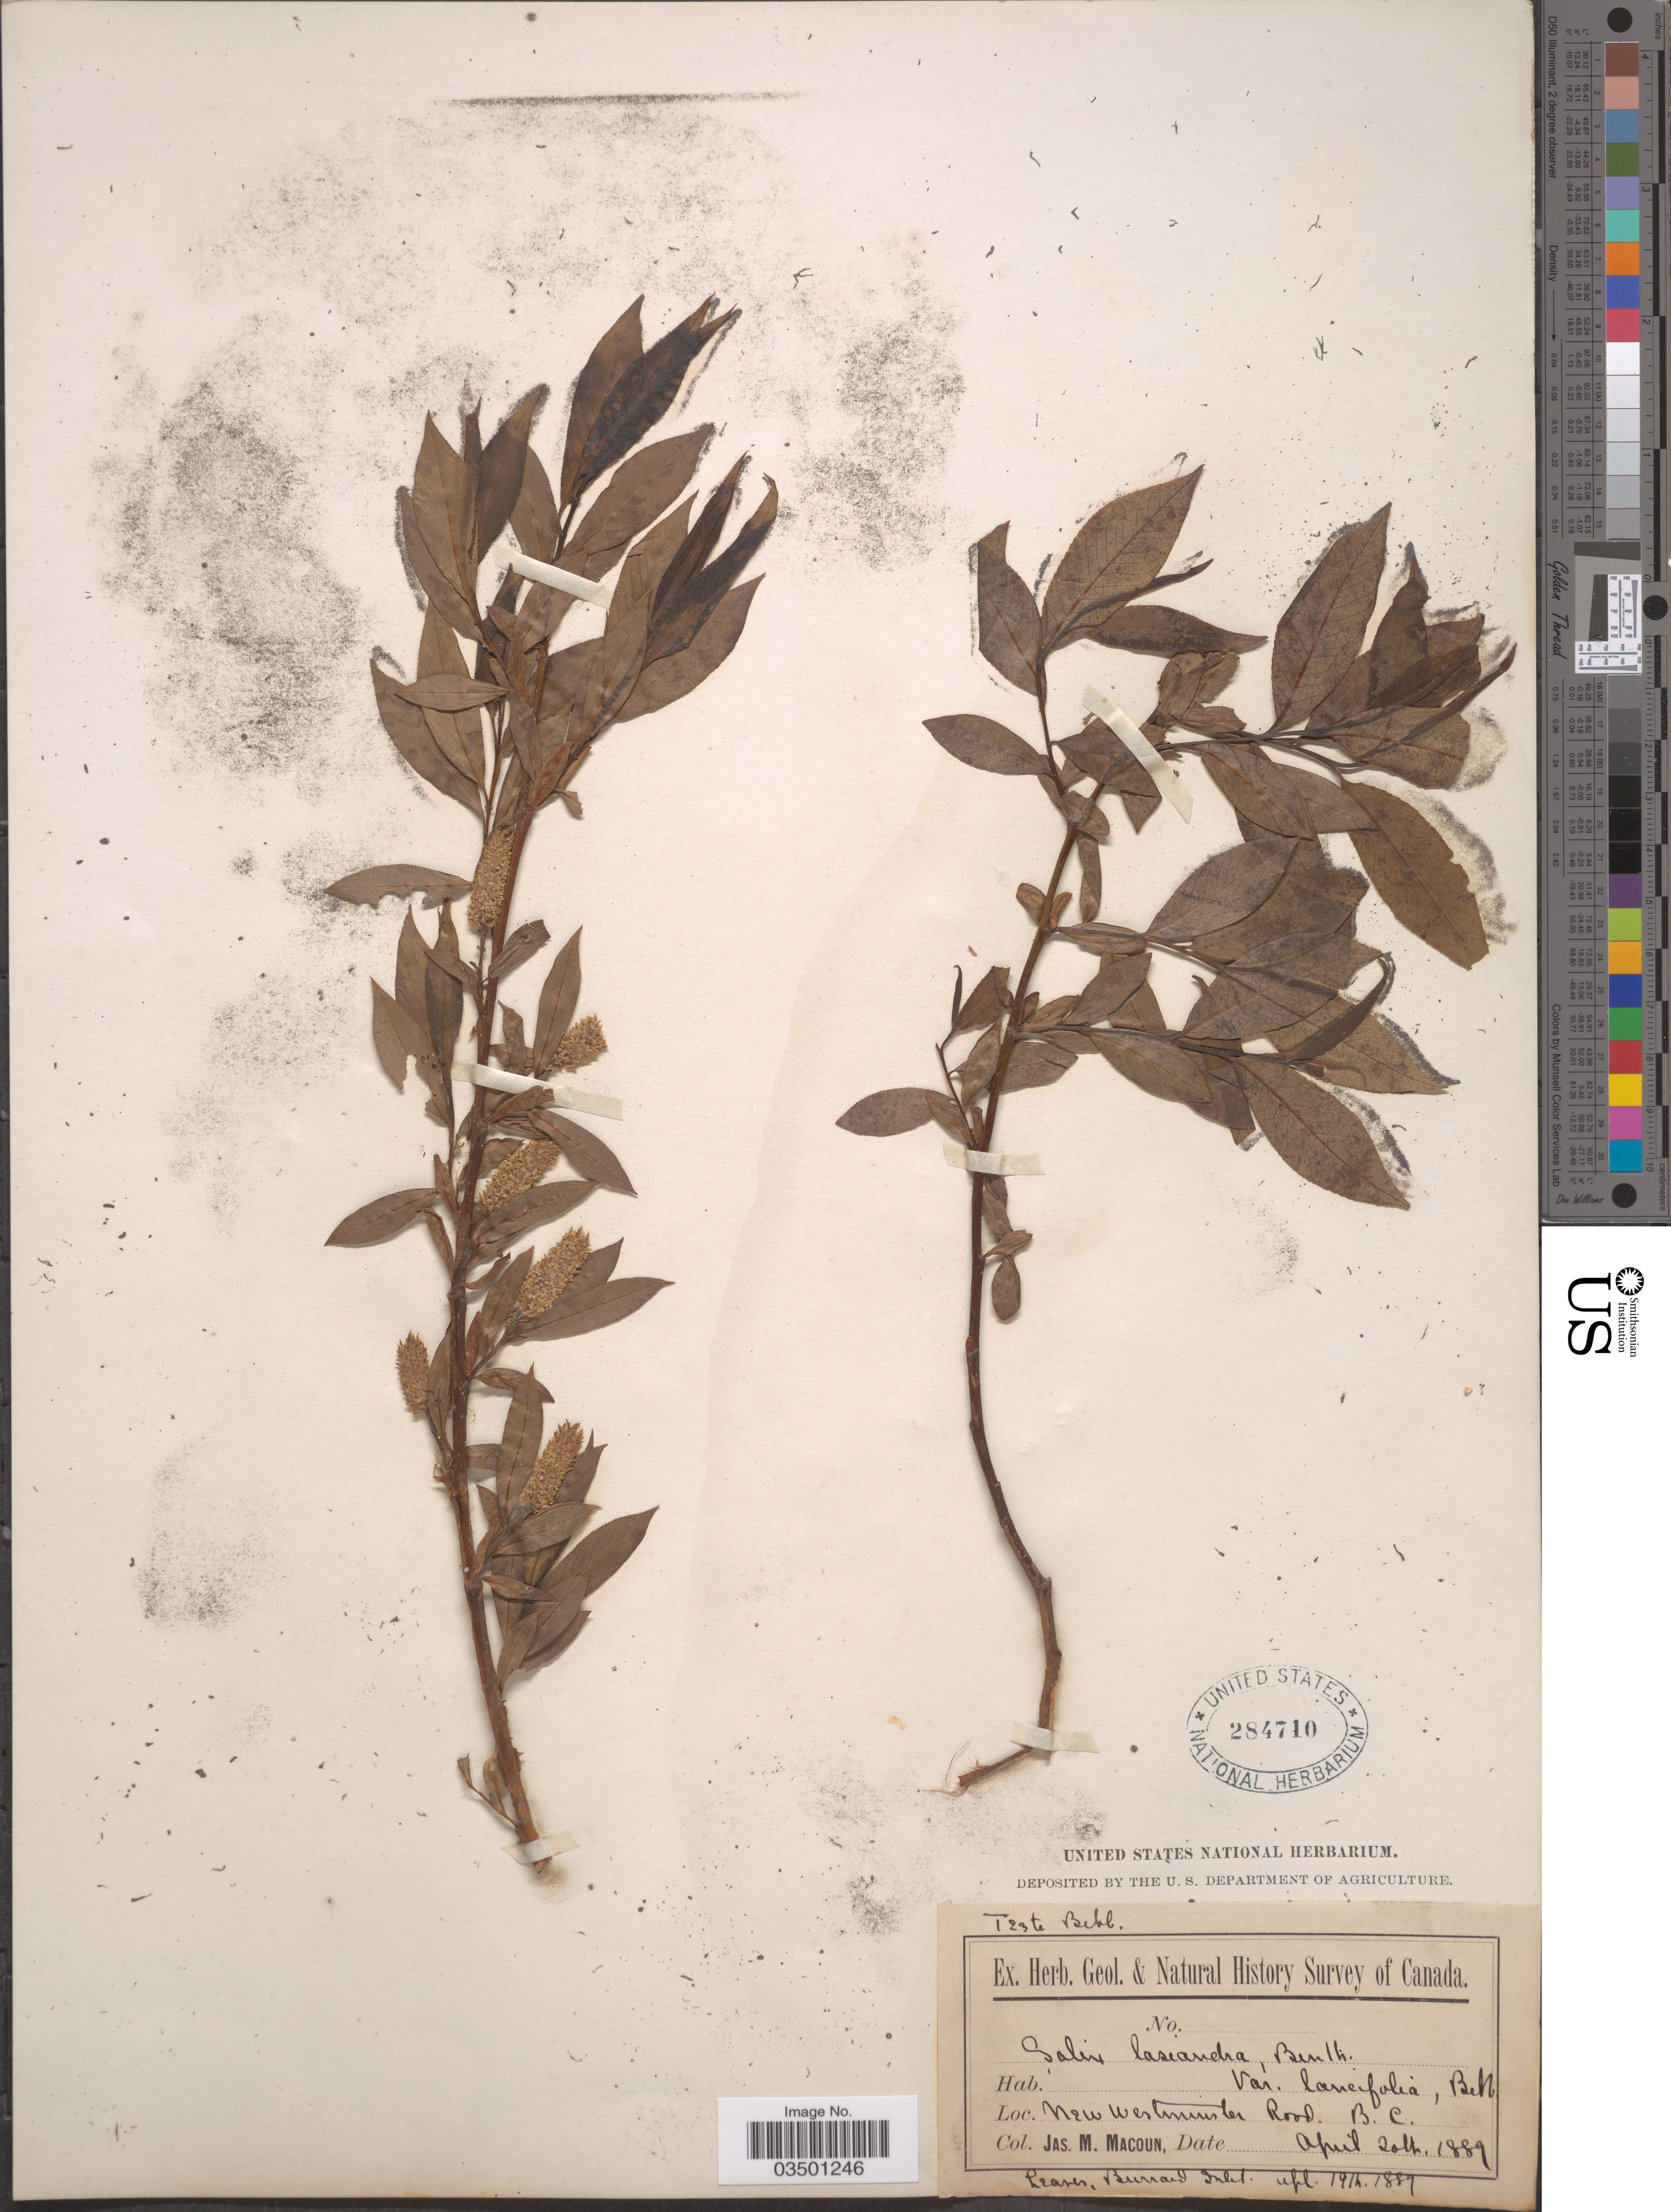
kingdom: Plantae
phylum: Tracheophyta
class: Magnoliopsida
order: Malpighiales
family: Salicaceae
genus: Salix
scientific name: Salix lasiandra var. lancifolia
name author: Bebb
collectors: J. M. Macoun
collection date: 1889-04-20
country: Canada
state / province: British Columbia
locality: New Westminster Road.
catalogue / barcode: US 284710